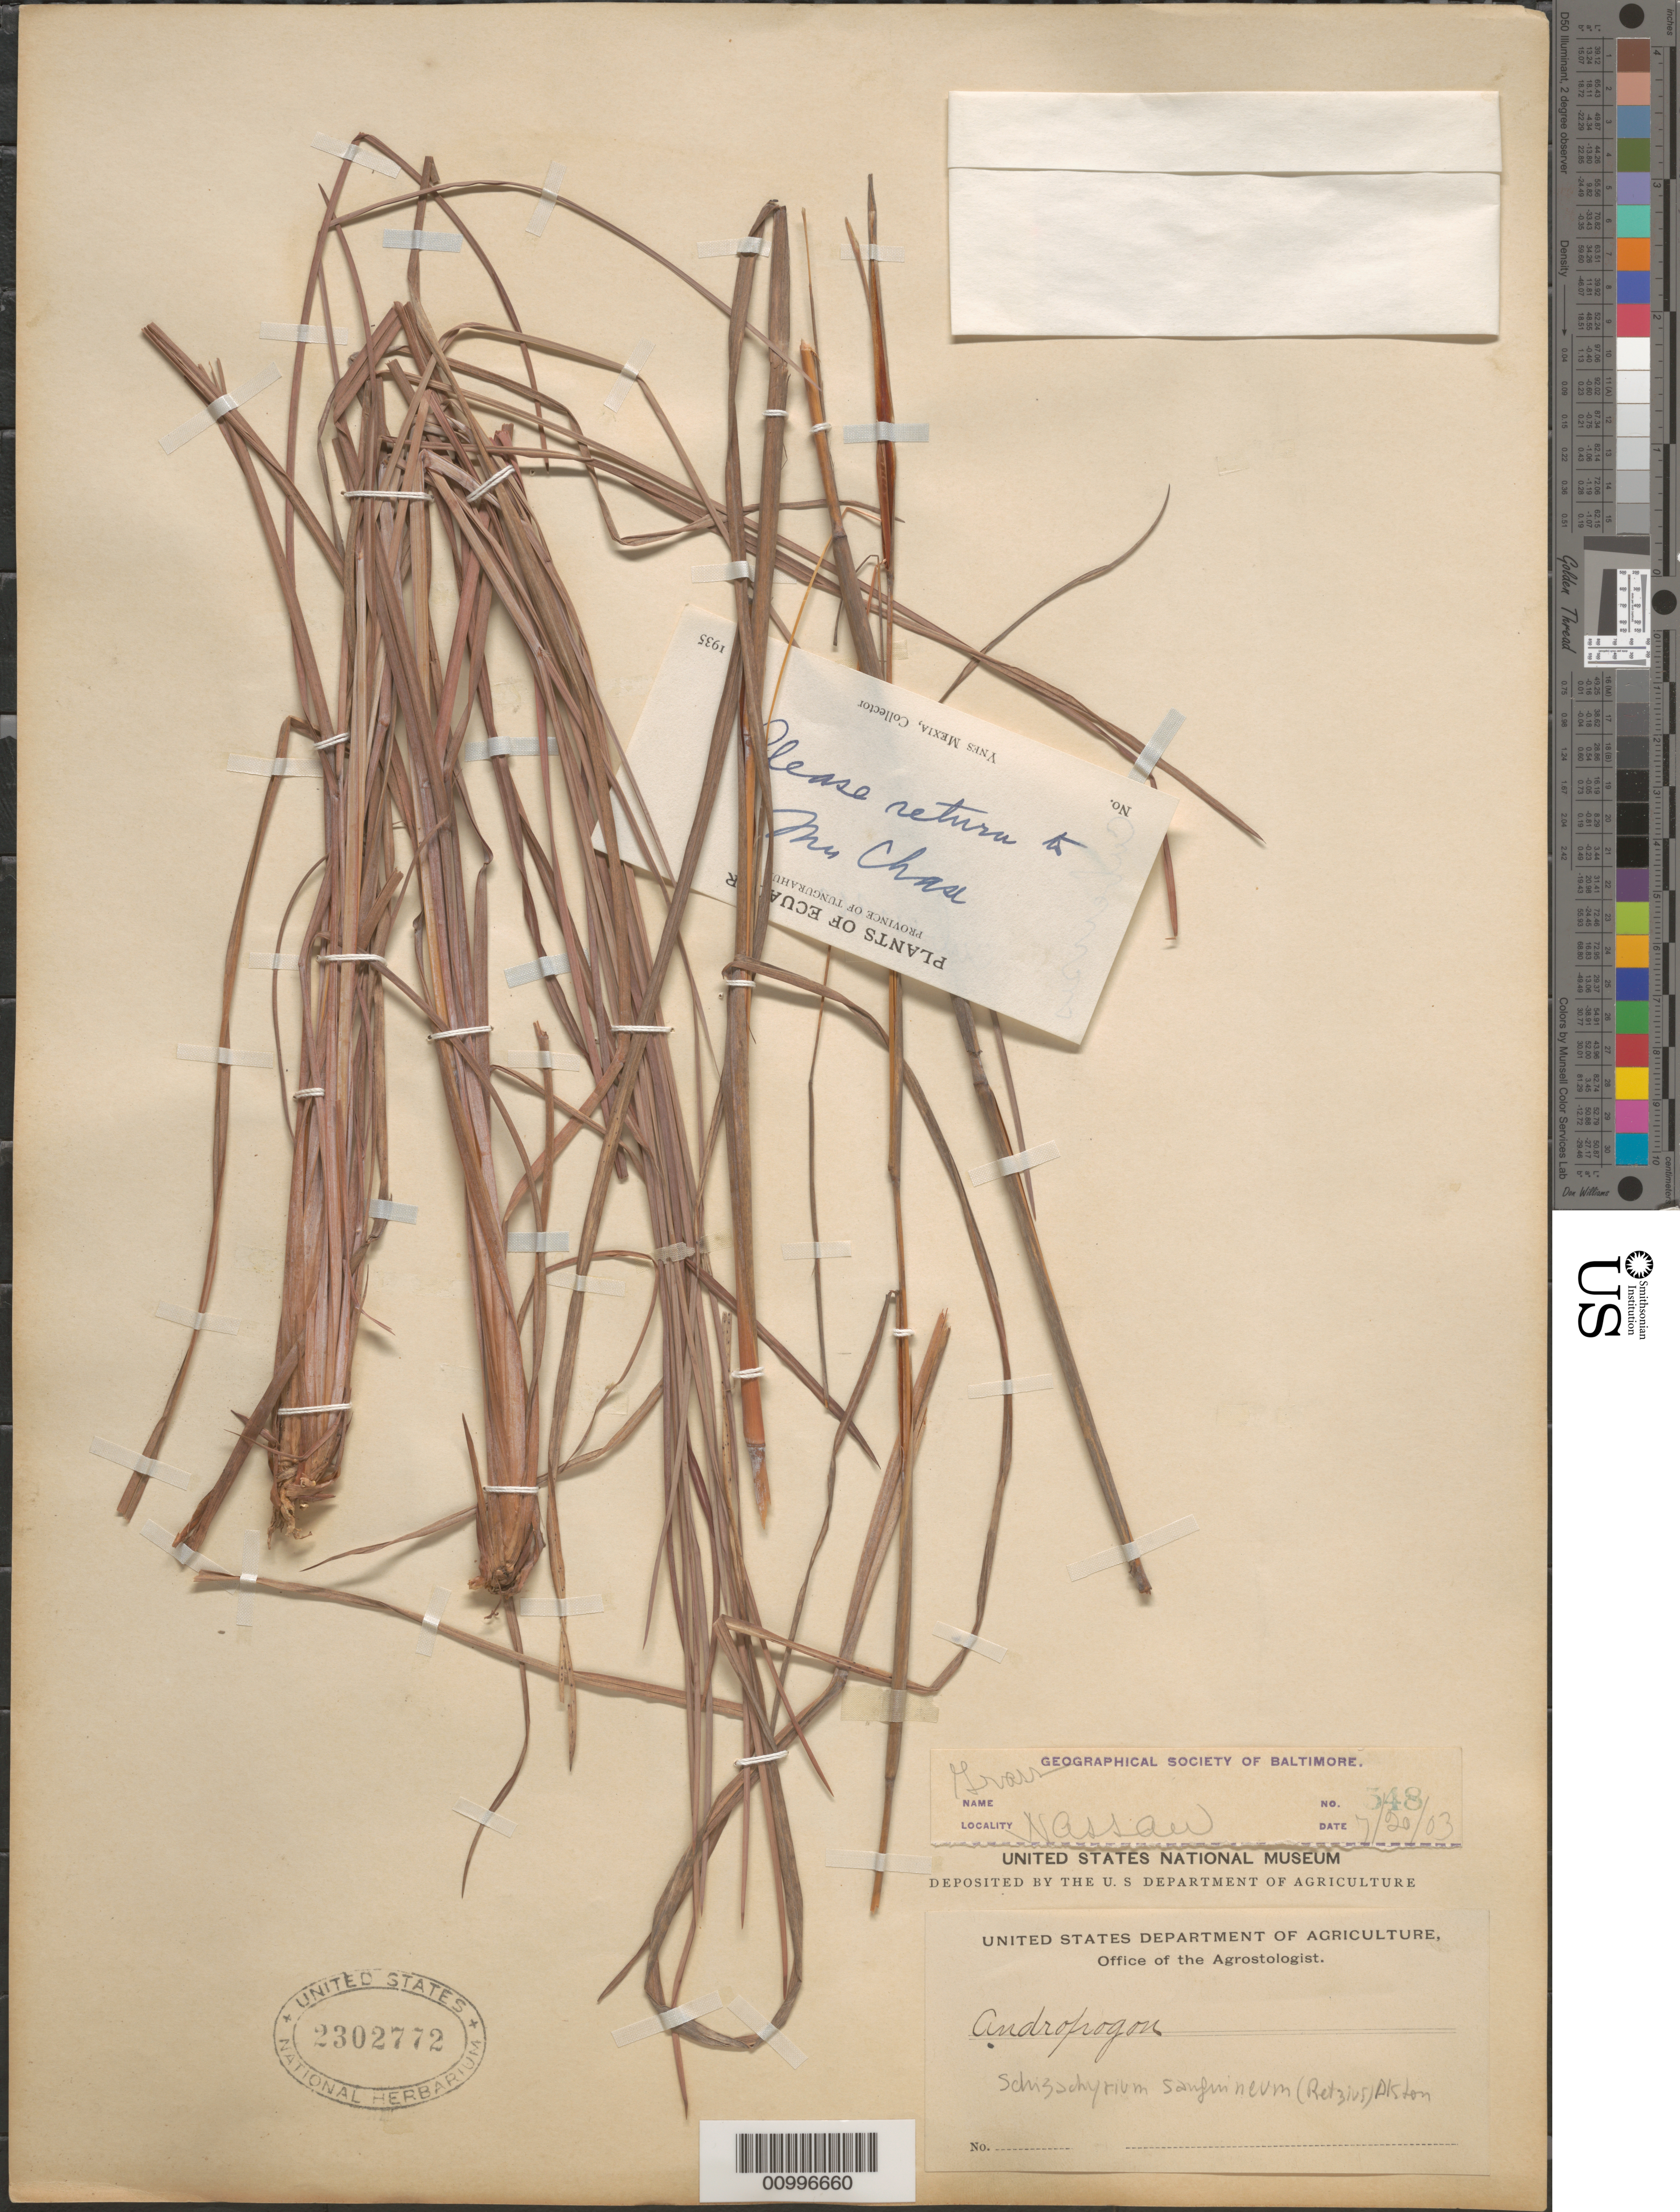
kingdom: Plantae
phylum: Tracheophyta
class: Liliopsida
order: Poales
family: Poaceae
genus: Andropogon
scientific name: Andropogon sp.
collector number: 348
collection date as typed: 20 Jul 1903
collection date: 1903-07-20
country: Bahamas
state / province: New Providence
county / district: Nassau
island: New Providence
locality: Nassau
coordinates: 0 N, 0 E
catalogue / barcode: US 2302772